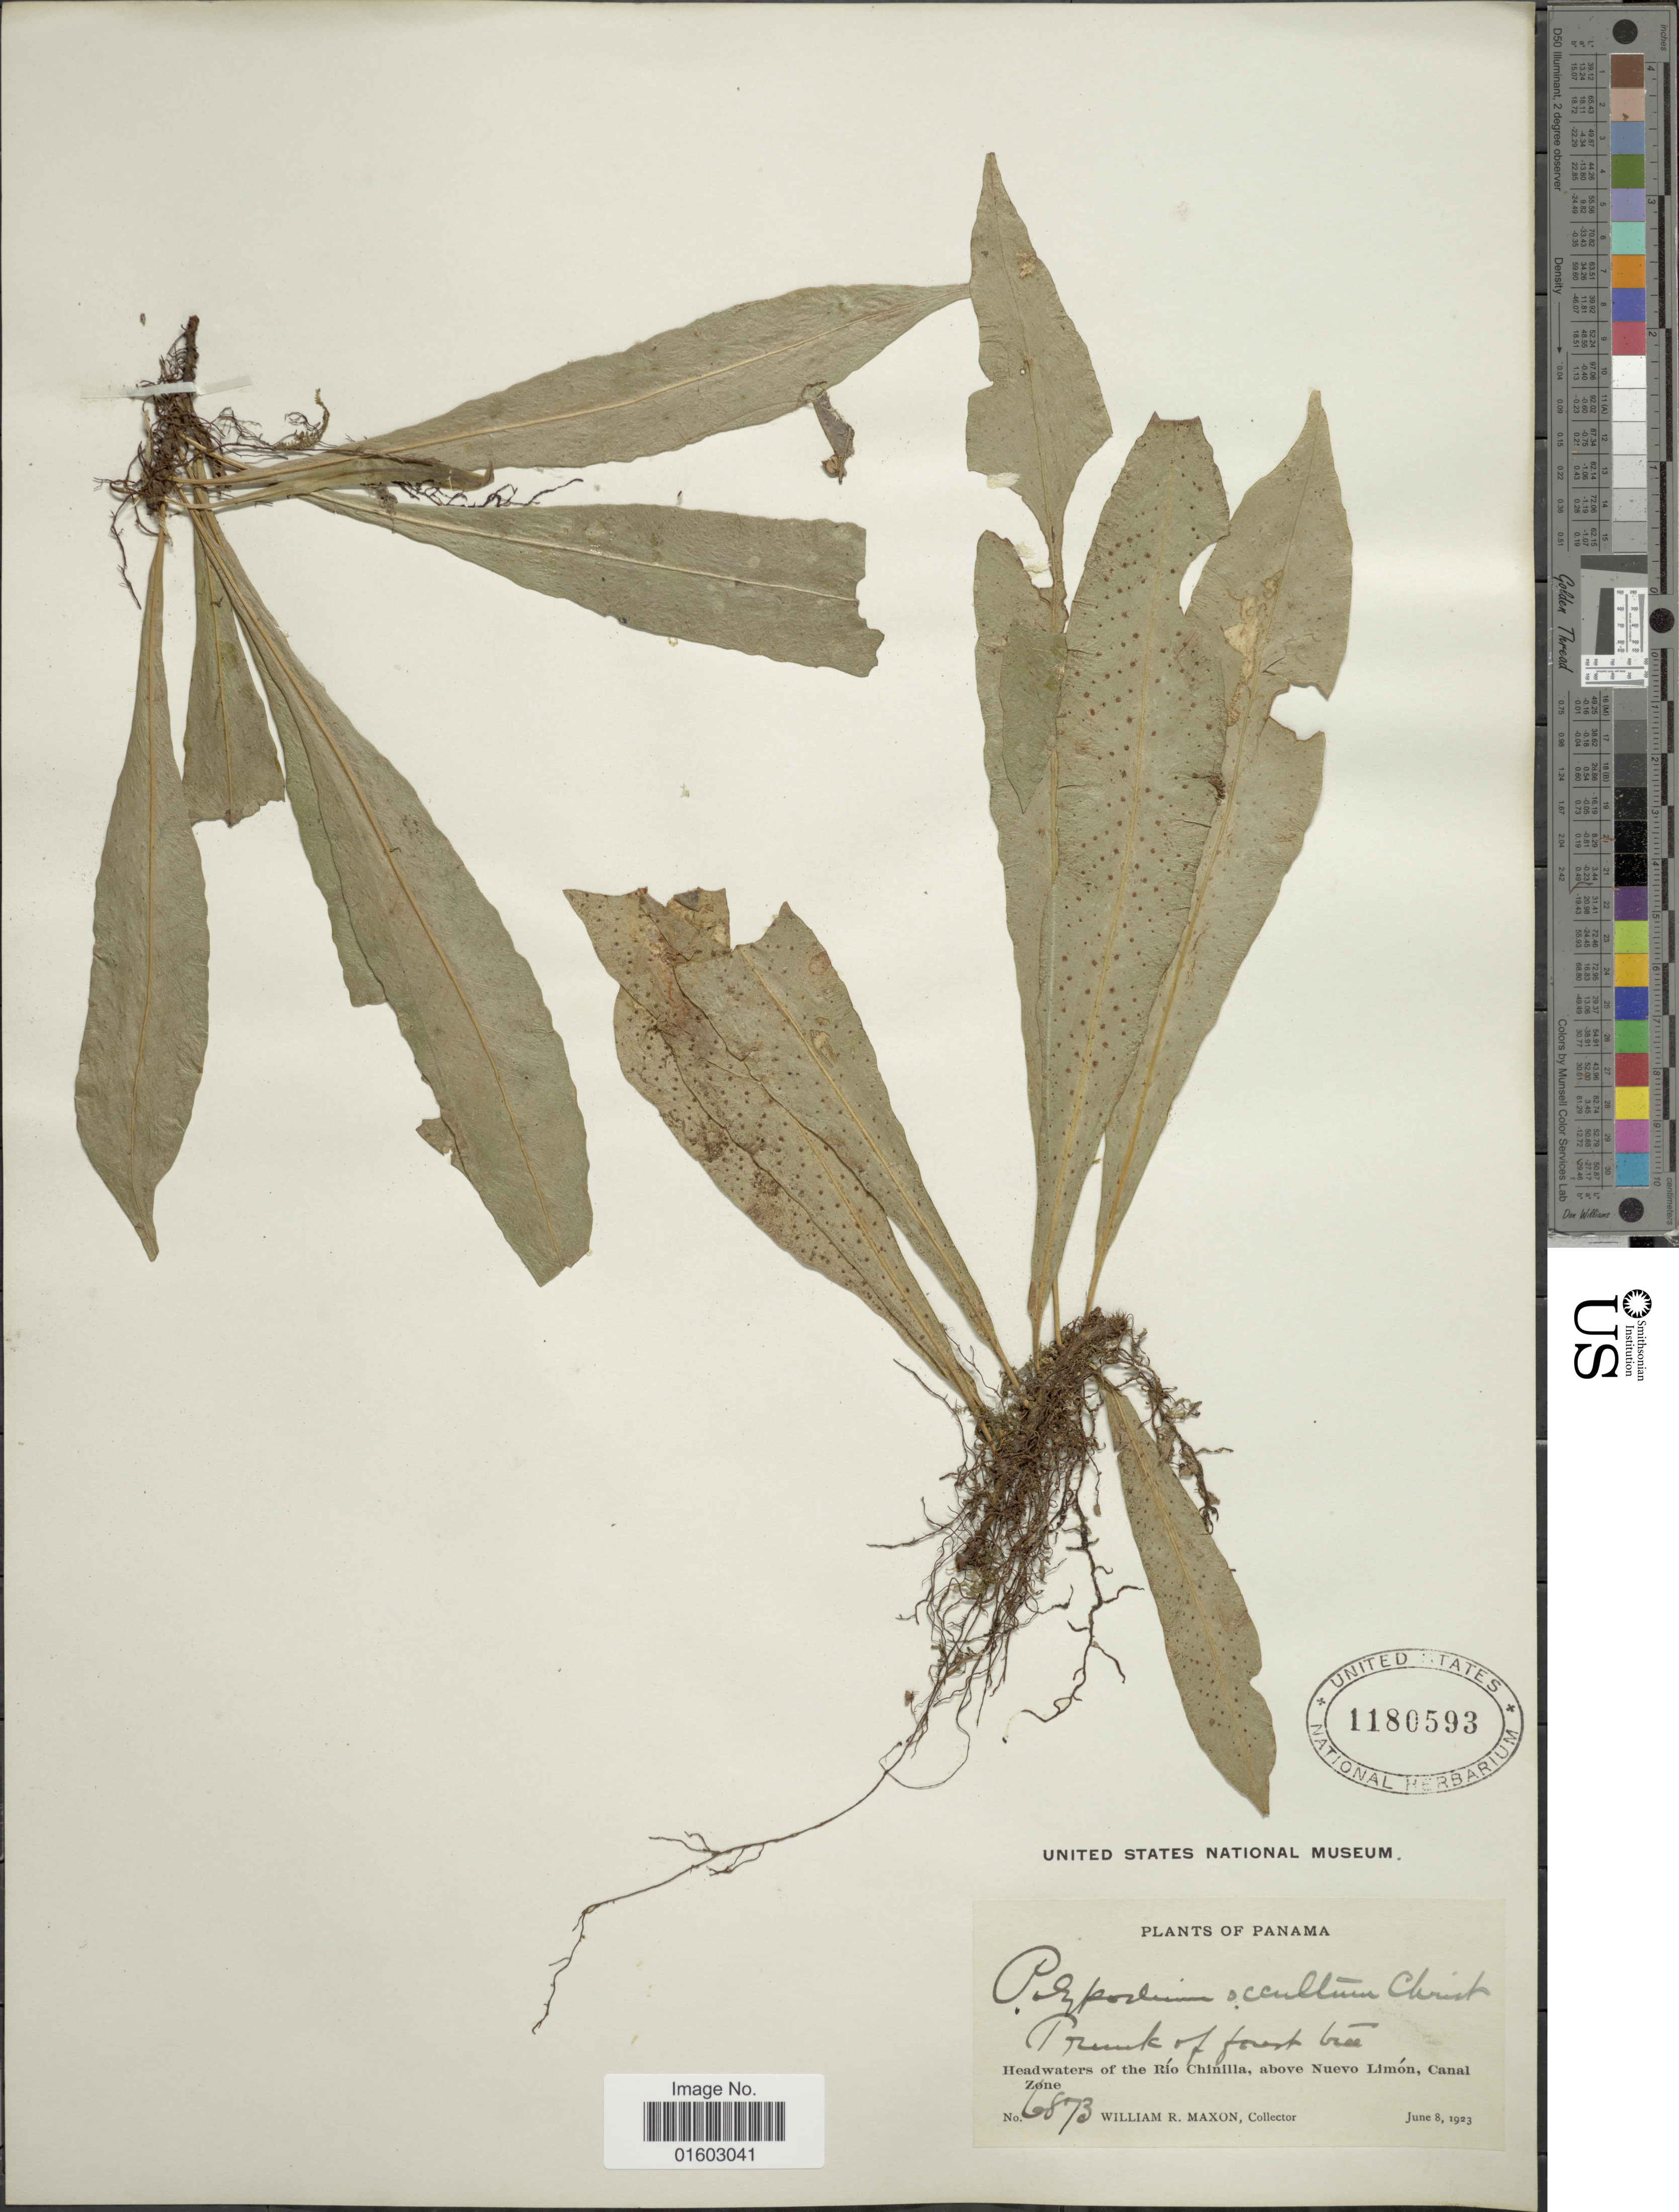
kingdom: Plantae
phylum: Tracheophyta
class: Polypodiopsida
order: Polypodiales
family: Polypodiaceae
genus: Campyloneurum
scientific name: Campyloneurum occultum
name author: (Christ) M. Mey. ex Lellinger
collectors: W. R. Maxon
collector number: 6873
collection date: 1923-06-08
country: Panama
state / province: Colón / Panamá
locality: Headwaters of the Rio Chinilla, above Nuevo Limon, Canal Zone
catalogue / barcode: US 1180593